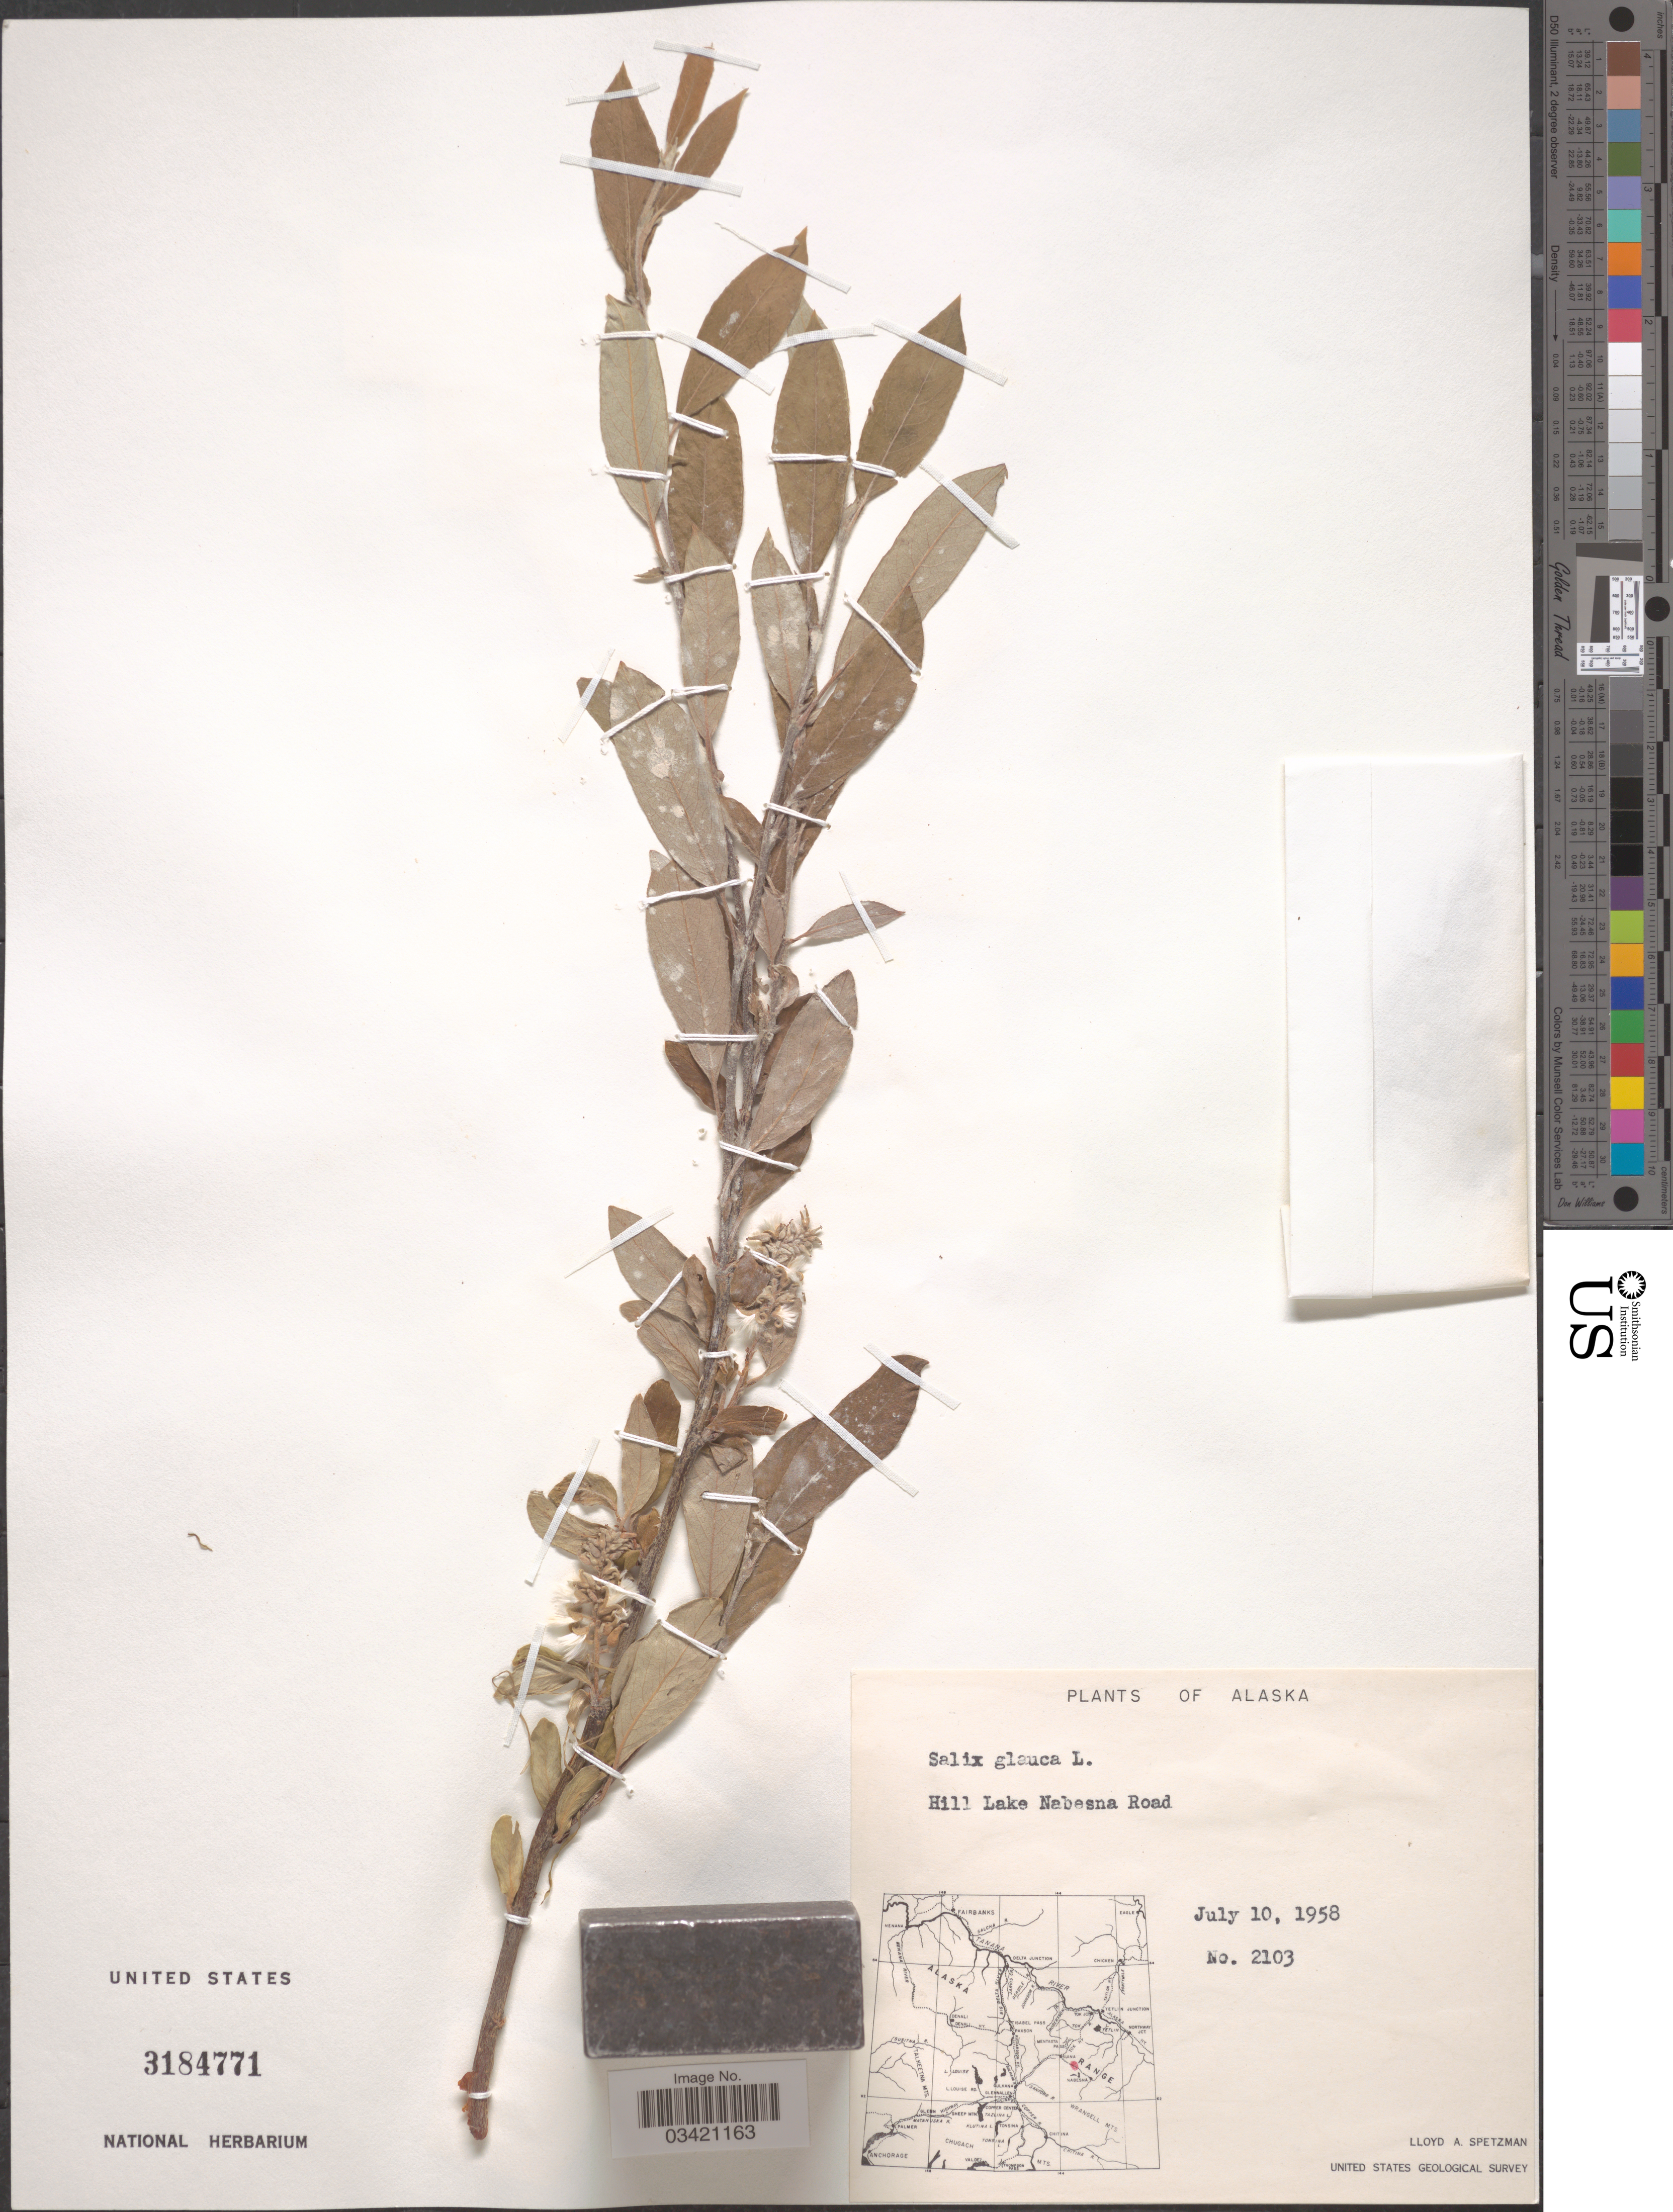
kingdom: Plantae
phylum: Tracheophyta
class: Magnoliopsida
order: Malpighiales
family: Salicaceae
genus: Salix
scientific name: Salix glauca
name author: L.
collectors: L. Spetzman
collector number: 2103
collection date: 1958-07-10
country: United States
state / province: Alaska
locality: Hill Lake Nabesna Road.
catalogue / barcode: US 3184771